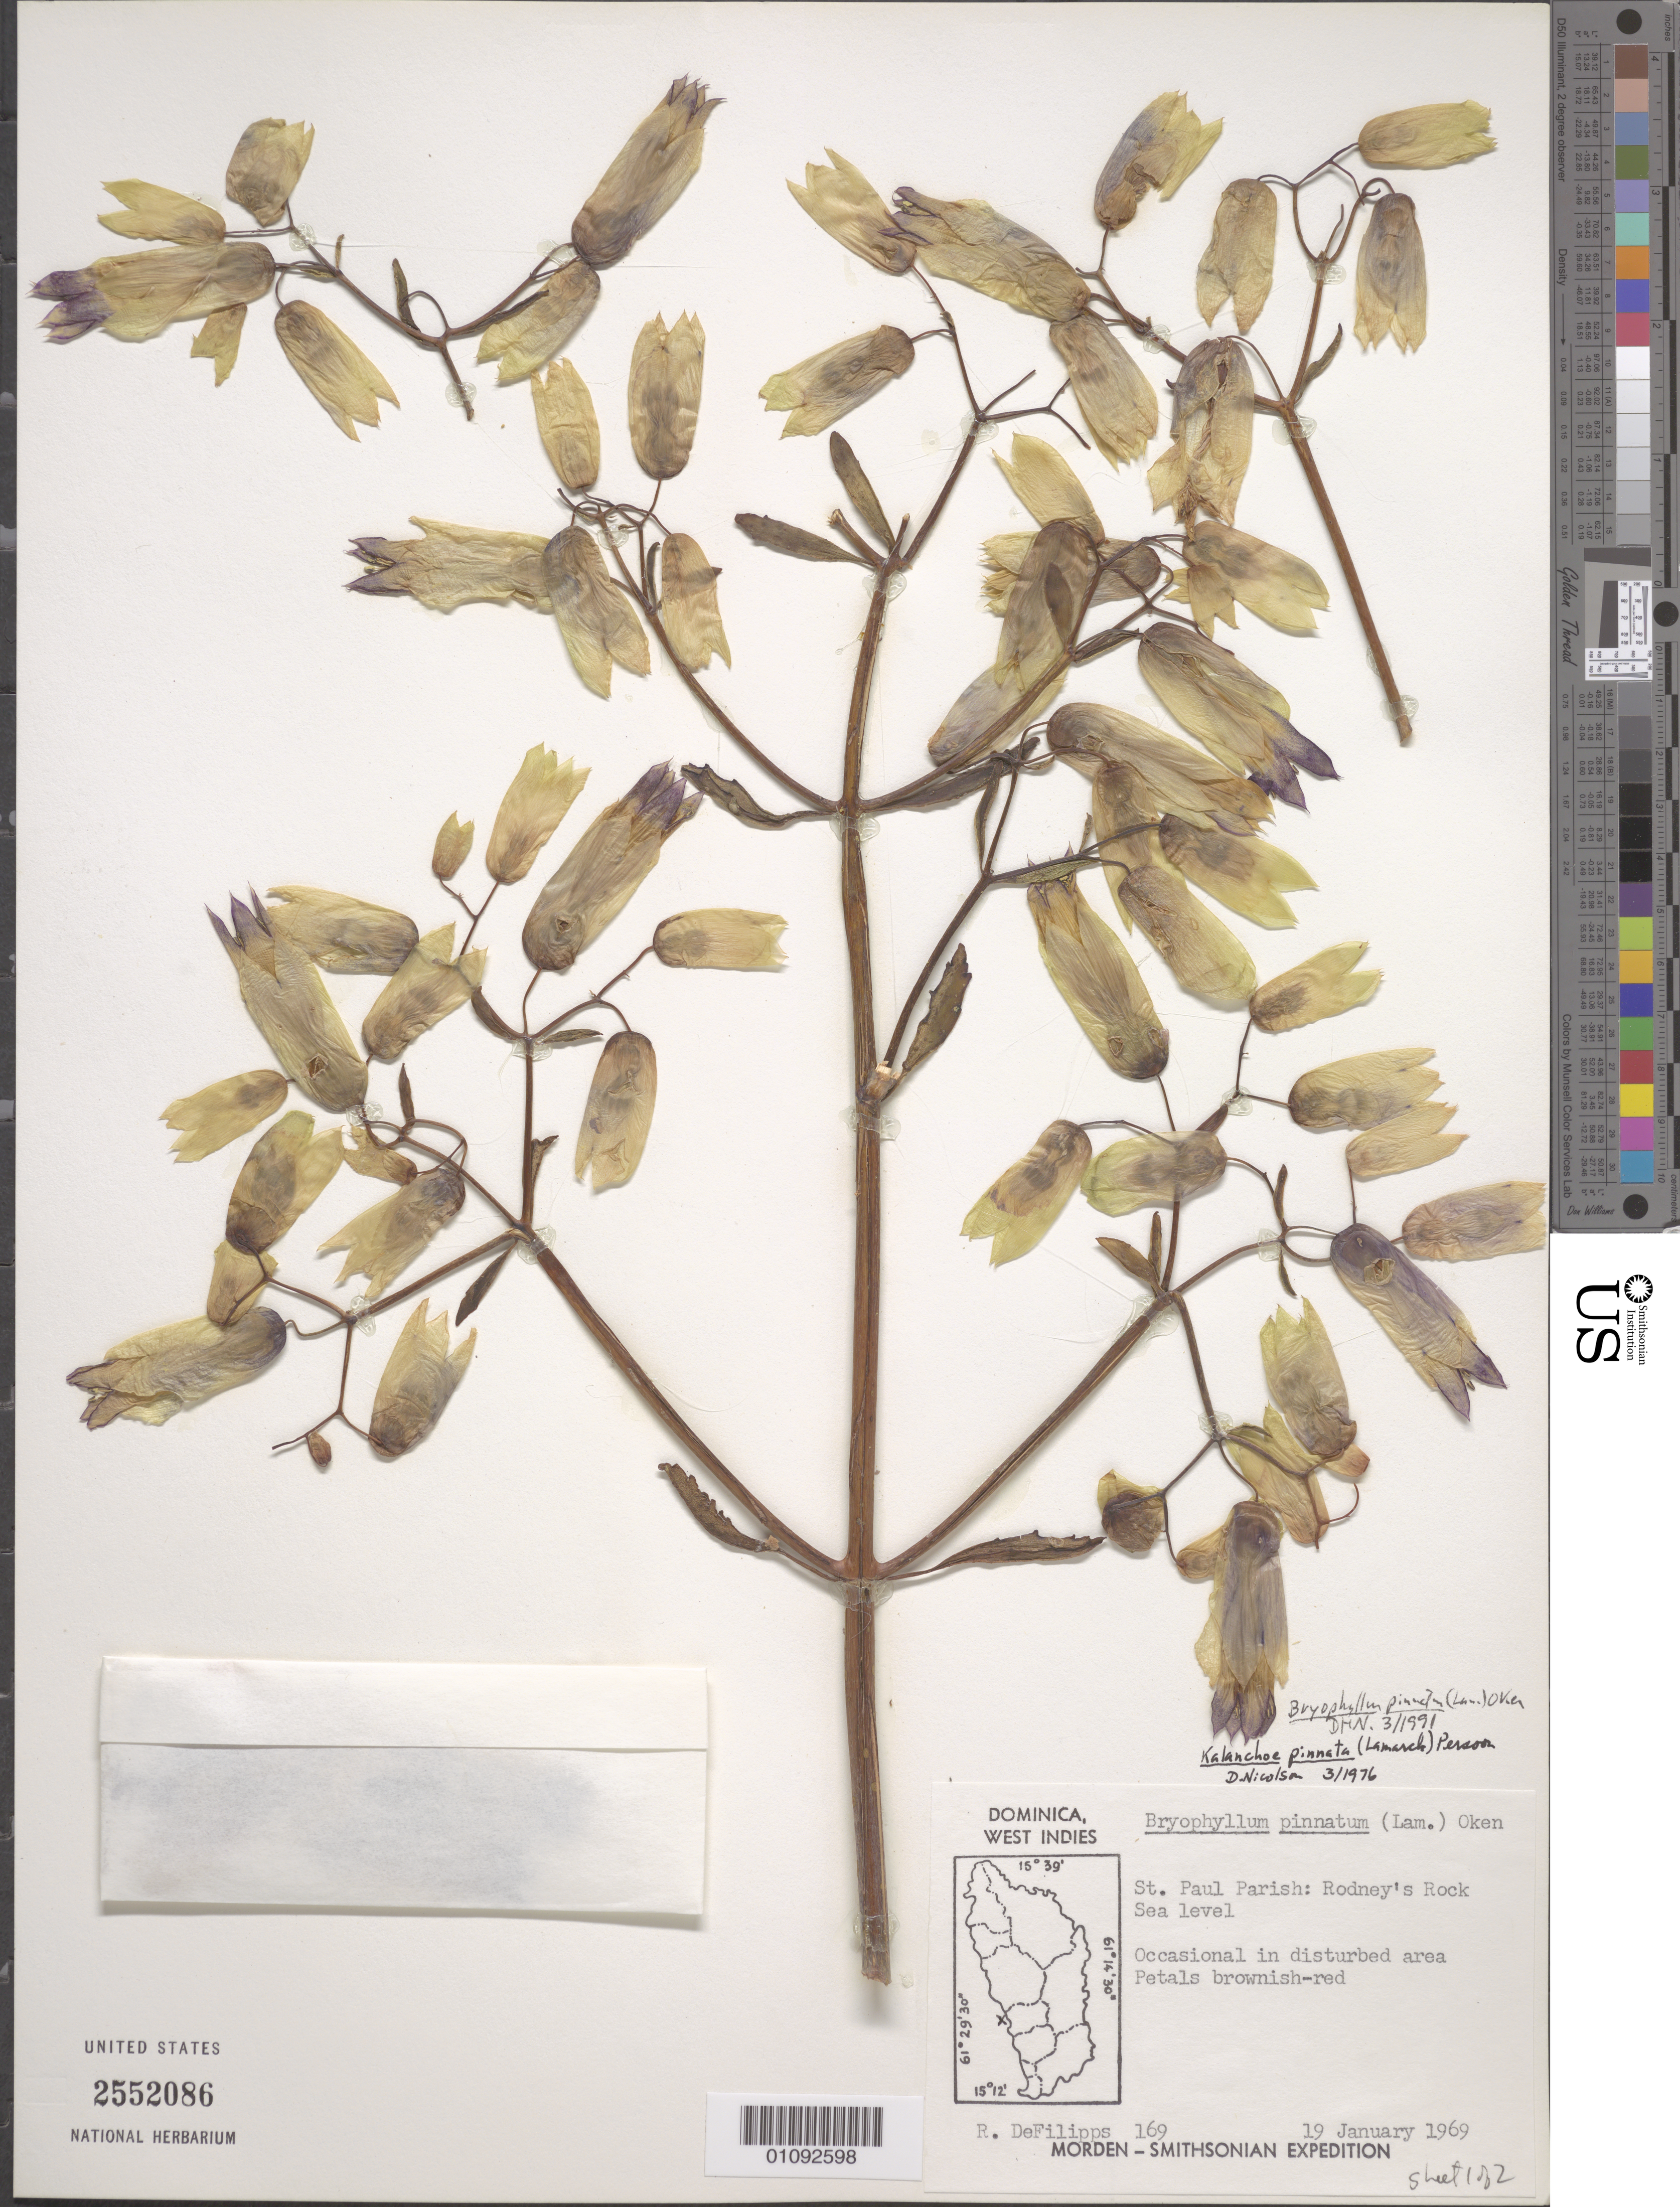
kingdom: Plantae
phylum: Tracheophyta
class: Magnoliopsida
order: Saxifragales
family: Crassulaceae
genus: Kalanchoe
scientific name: Kalanchoe pinnata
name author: (Lam.) Pers.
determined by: Strong, Mark T., (BOT), Smithsonian Institution - National Museum of Natural History (UNITED STATES)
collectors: R. A. DeFilipps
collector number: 169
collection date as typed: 19 Jan 1969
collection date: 1969-01-19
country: Dominica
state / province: St. Paul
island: Dominica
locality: Rodney's Rock.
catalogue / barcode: US 2552086